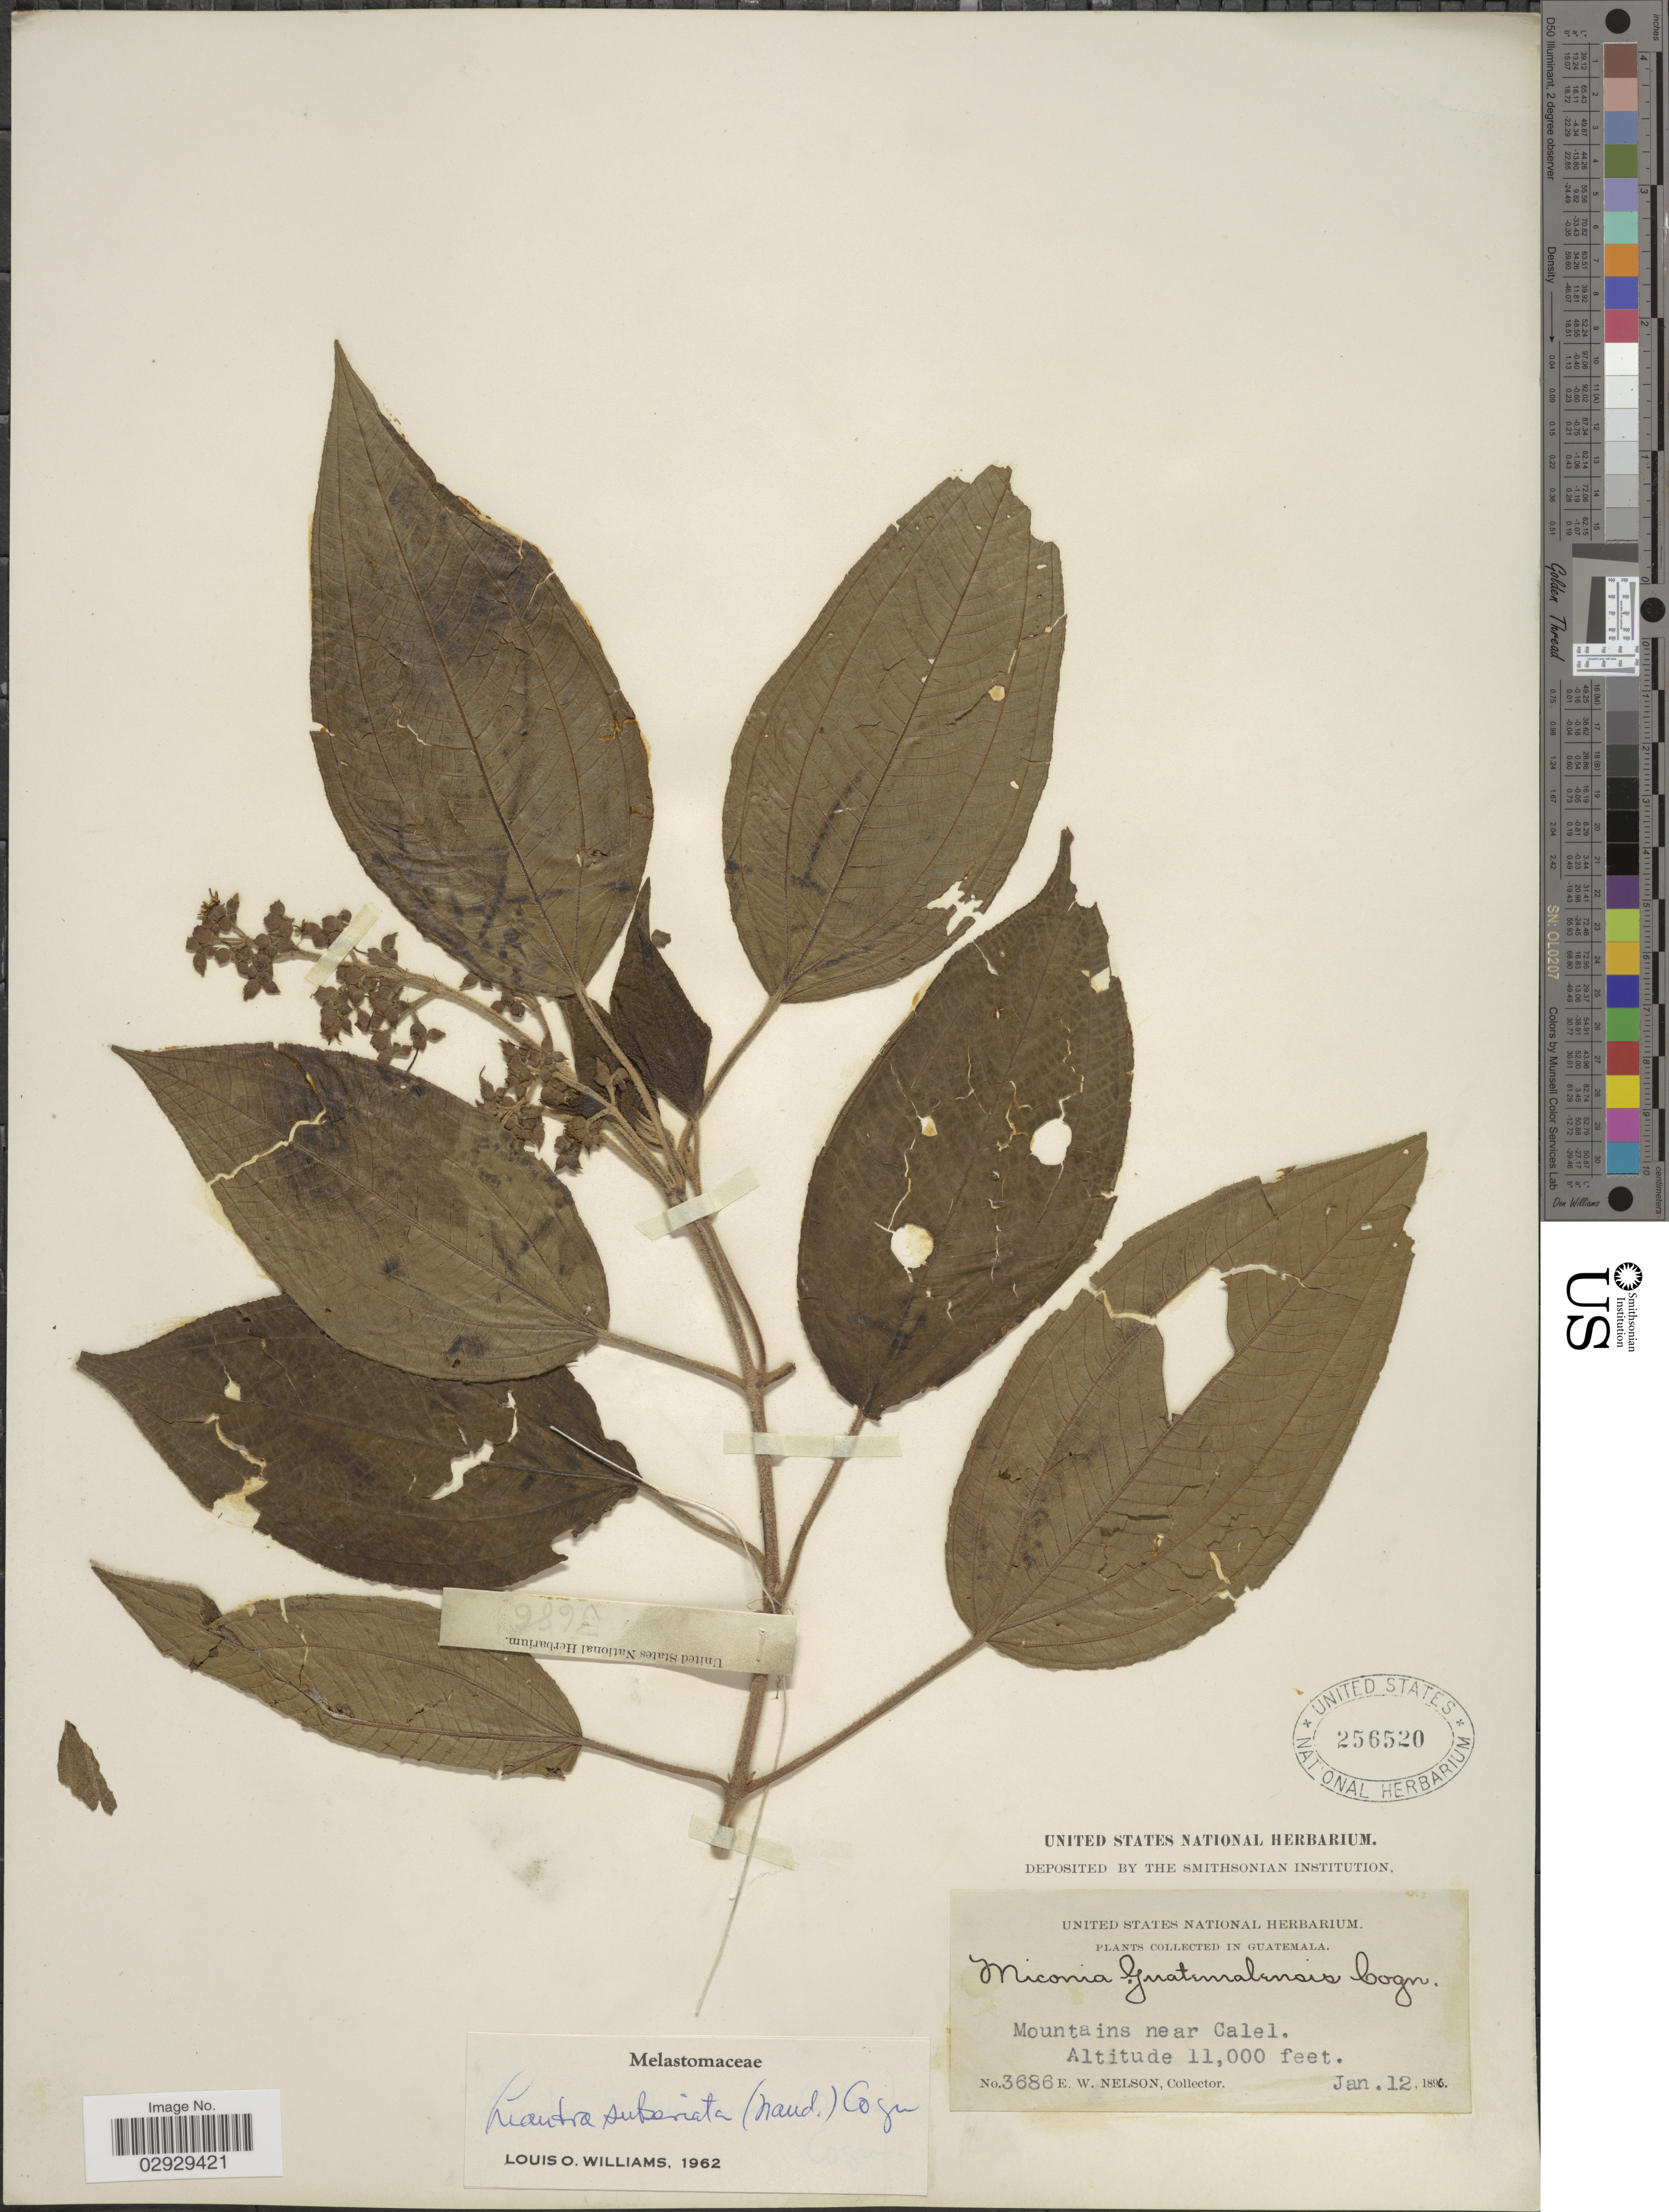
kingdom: Plantae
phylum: Tracheophyta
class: Magnoliopsida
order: Myrtales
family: Melastomataceae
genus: Leandra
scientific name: Leandra subseriata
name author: (Naudin) Cogn.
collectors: E. W. Nelson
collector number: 3686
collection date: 1895-01-12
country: Guatemala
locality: Mountains near Calel.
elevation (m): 3353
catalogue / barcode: US 256520